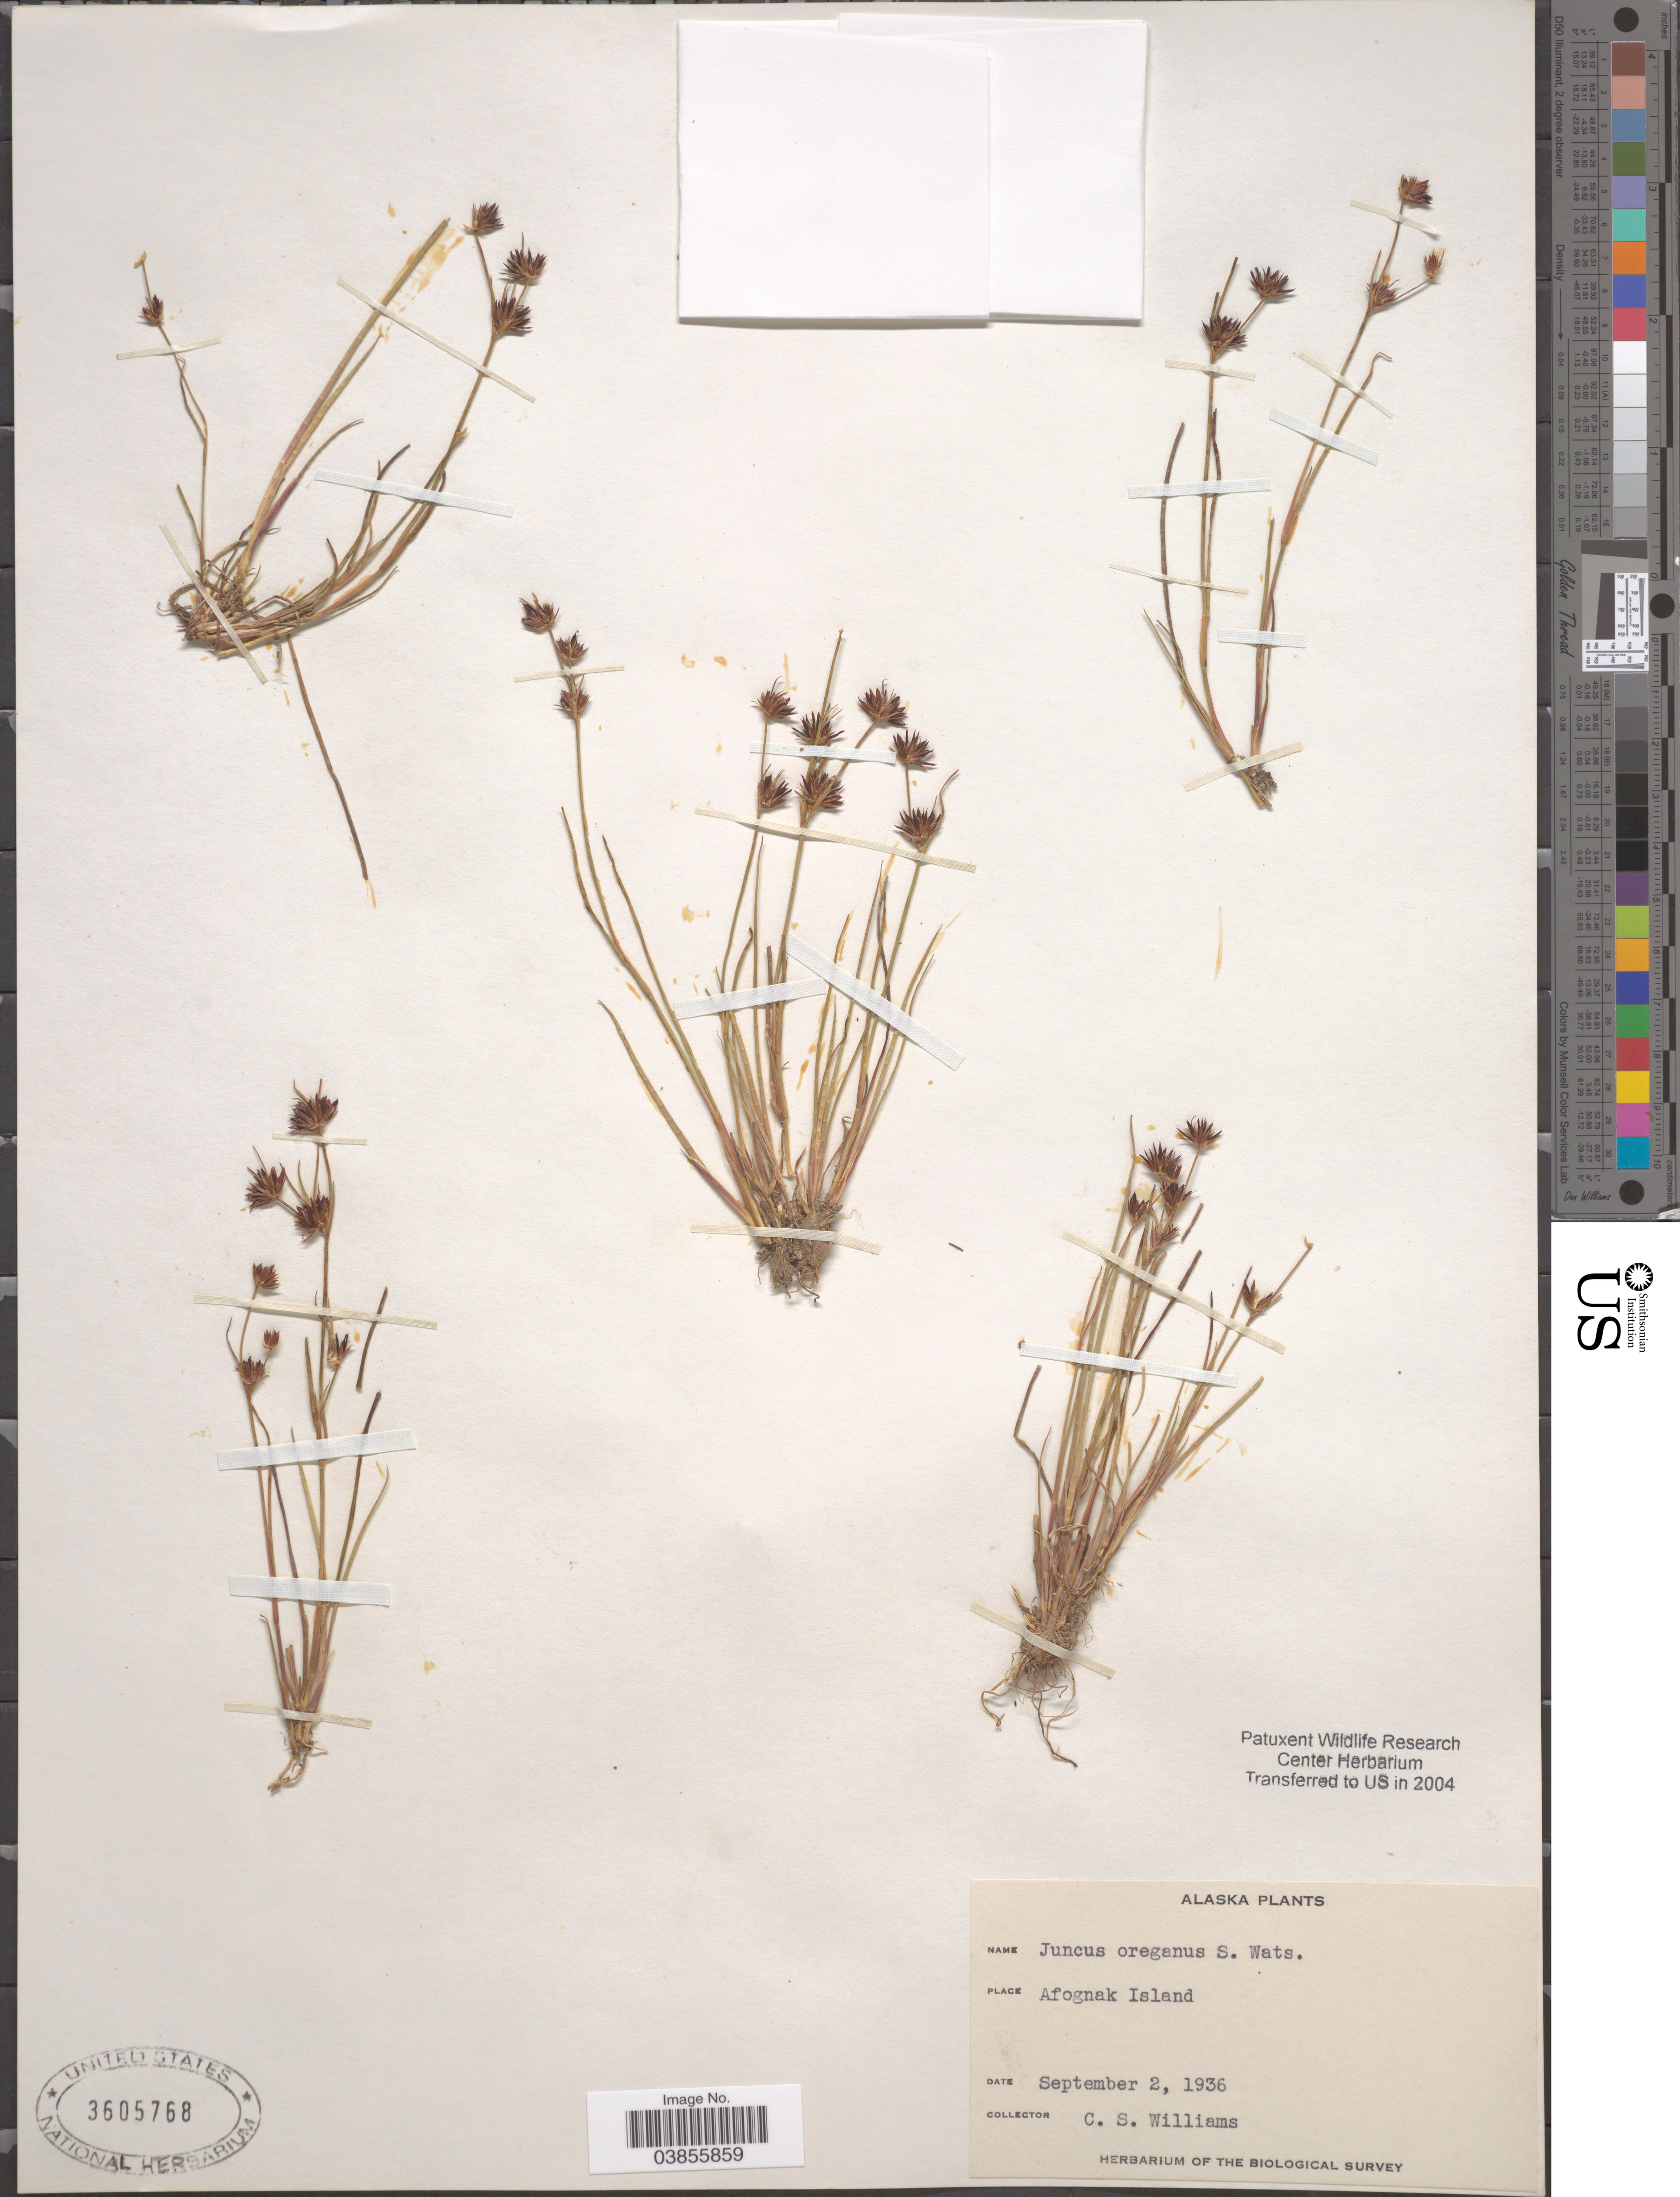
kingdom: Plantae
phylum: Tracheophyta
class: Liliopsida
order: Poales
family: Juncaceae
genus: Juncus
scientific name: Juncus oreganus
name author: S. Watson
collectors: C. Williams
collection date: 1936-09-02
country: United States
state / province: Alaska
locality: Afognak Island.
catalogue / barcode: US 3605768